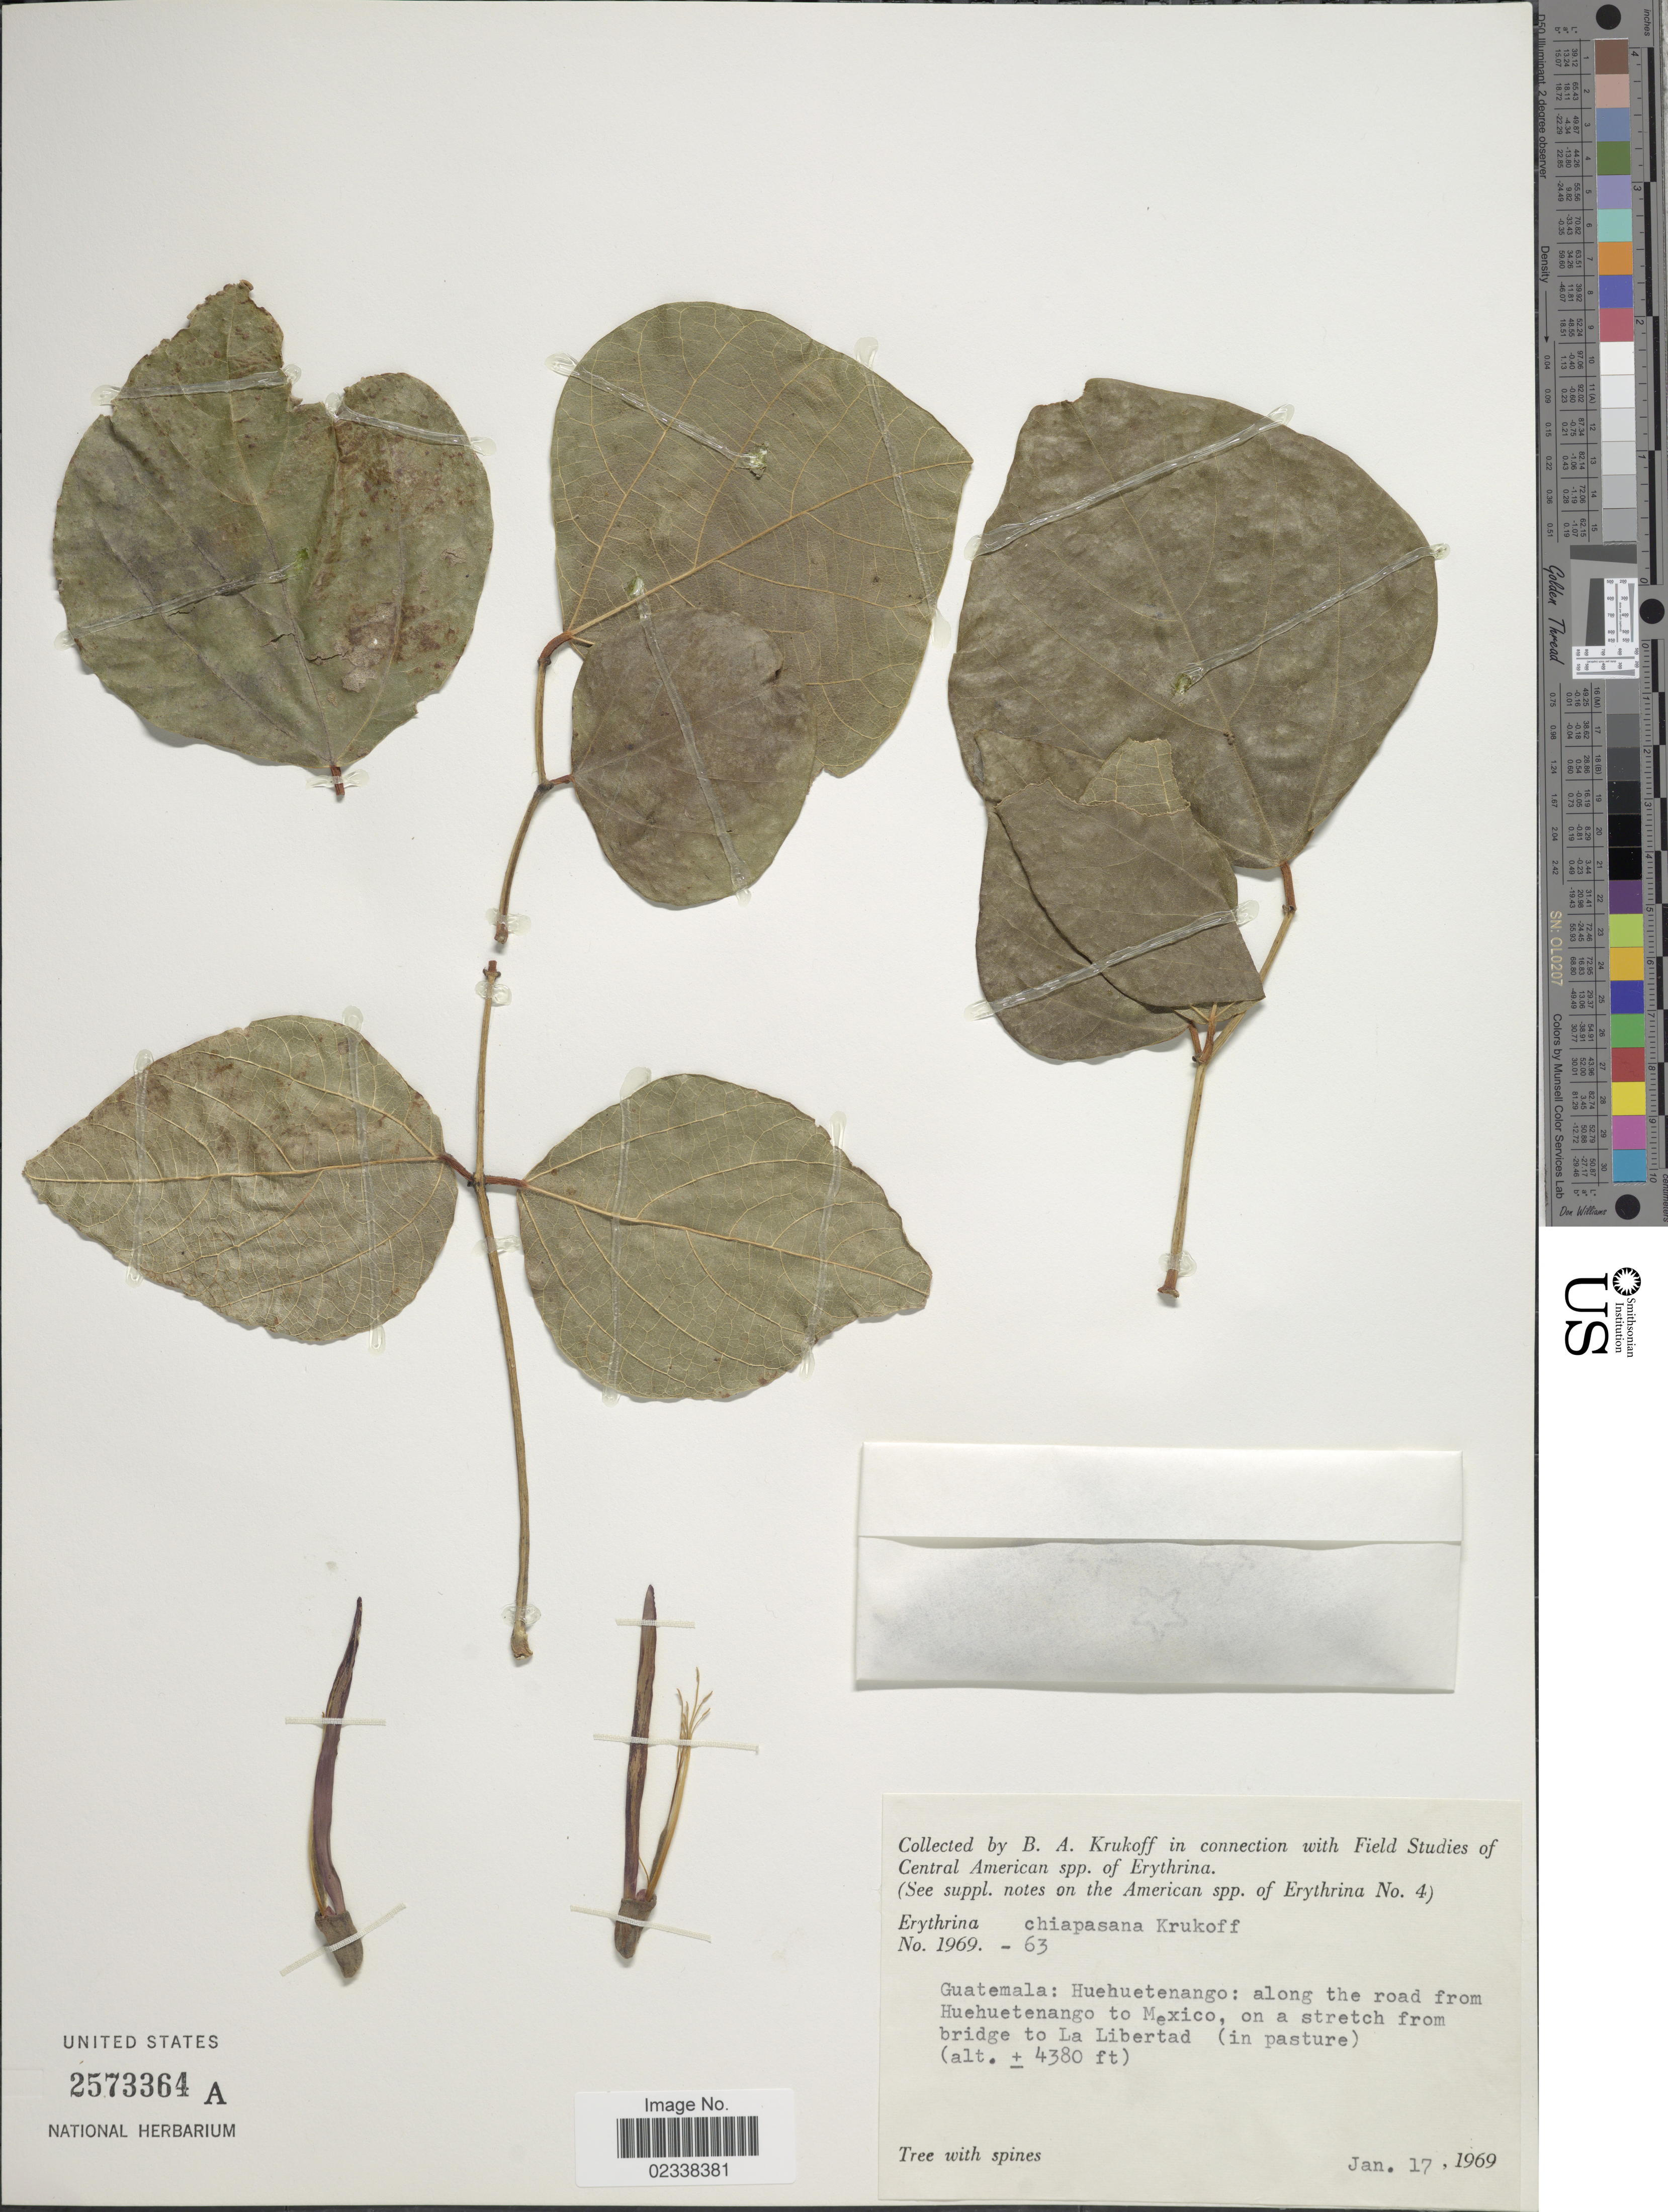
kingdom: Plantae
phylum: Tracheophyta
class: Magnoliopsida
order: Fabales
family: Fabaceae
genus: Erythrina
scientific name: Erythrina chiapasana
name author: Krukoff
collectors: B. A. Krukoff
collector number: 1969-63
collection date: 1969-01-17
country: Guatemala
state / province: Huehuetenango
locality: Along the road from Huehuetenango to Mexico, on a stretch from bridge to La Libertad (in pasture)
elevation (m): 1335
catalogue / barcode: US 2573364A